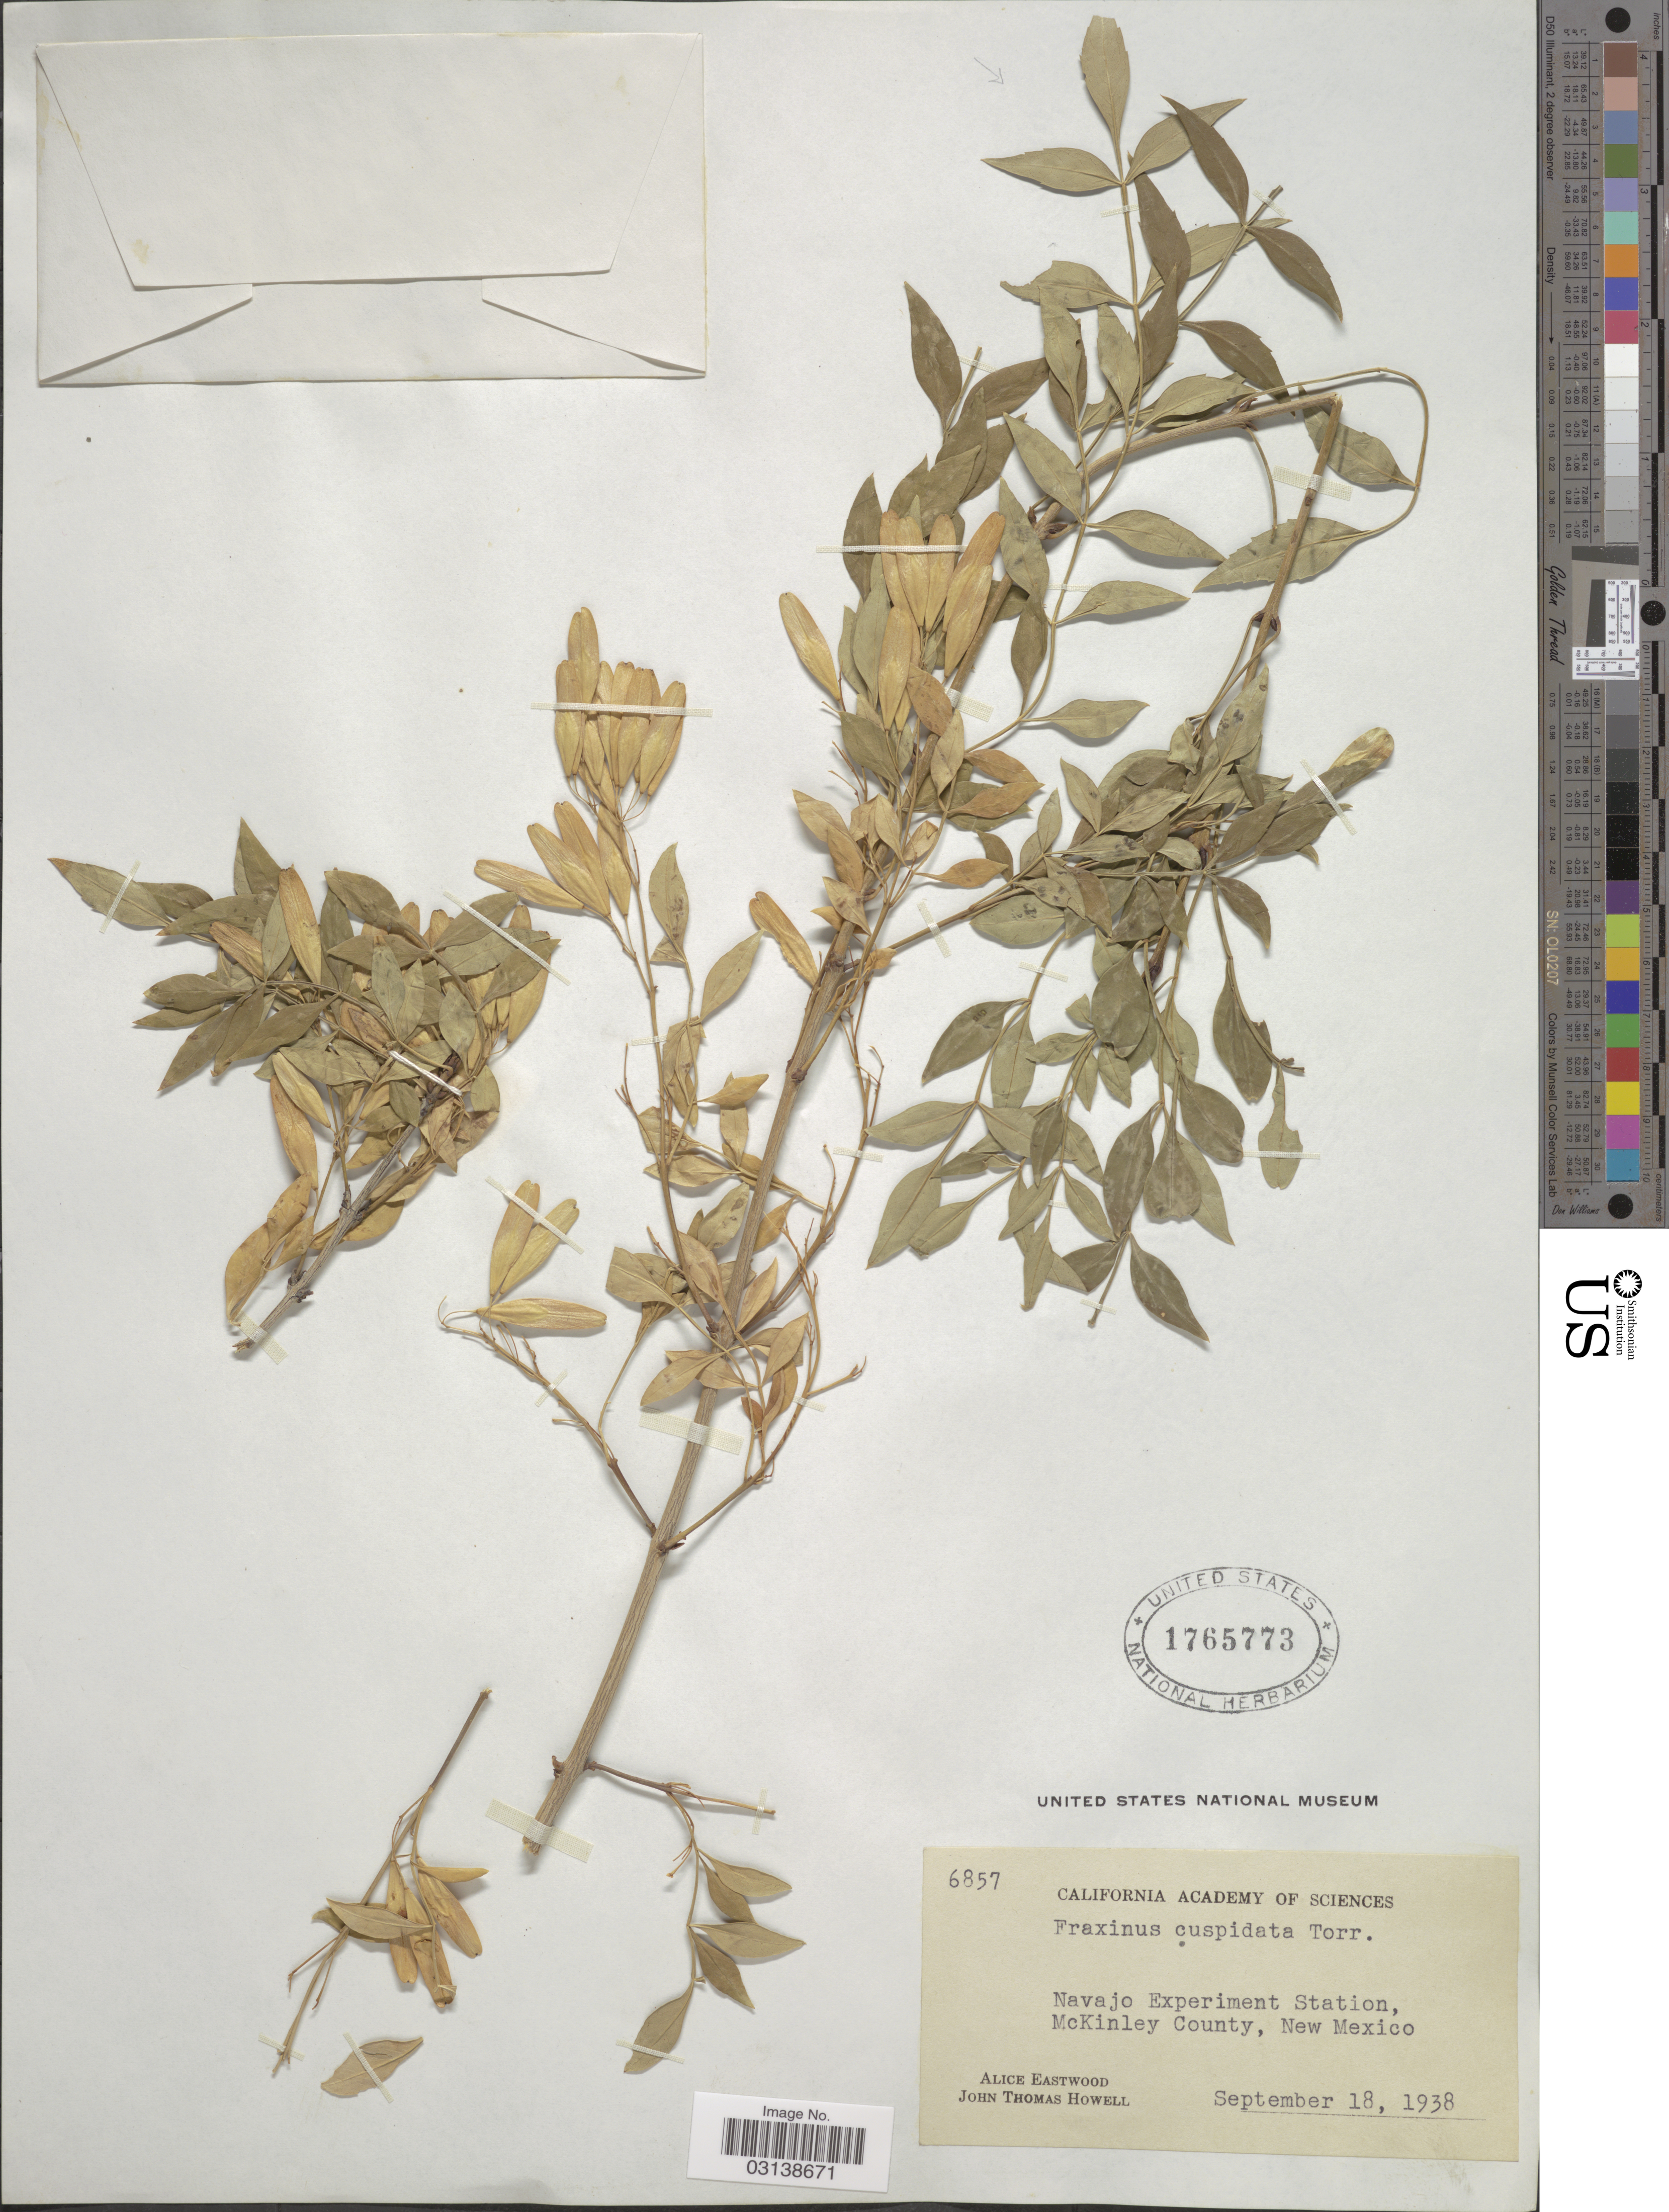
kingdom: Plantae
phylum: Tracheophyta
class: Magnoliopsida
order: Lamiales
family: Oleaceae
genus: Fraxinus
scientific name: Fraxinus cuspidata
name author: Torr.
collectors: A. Eastwood & J. T. Howell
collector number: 6857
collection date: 1938-09-18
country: United States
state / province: New Mexico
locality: Navajo Experiment Station, McKinley County.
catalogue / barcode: US 1765773